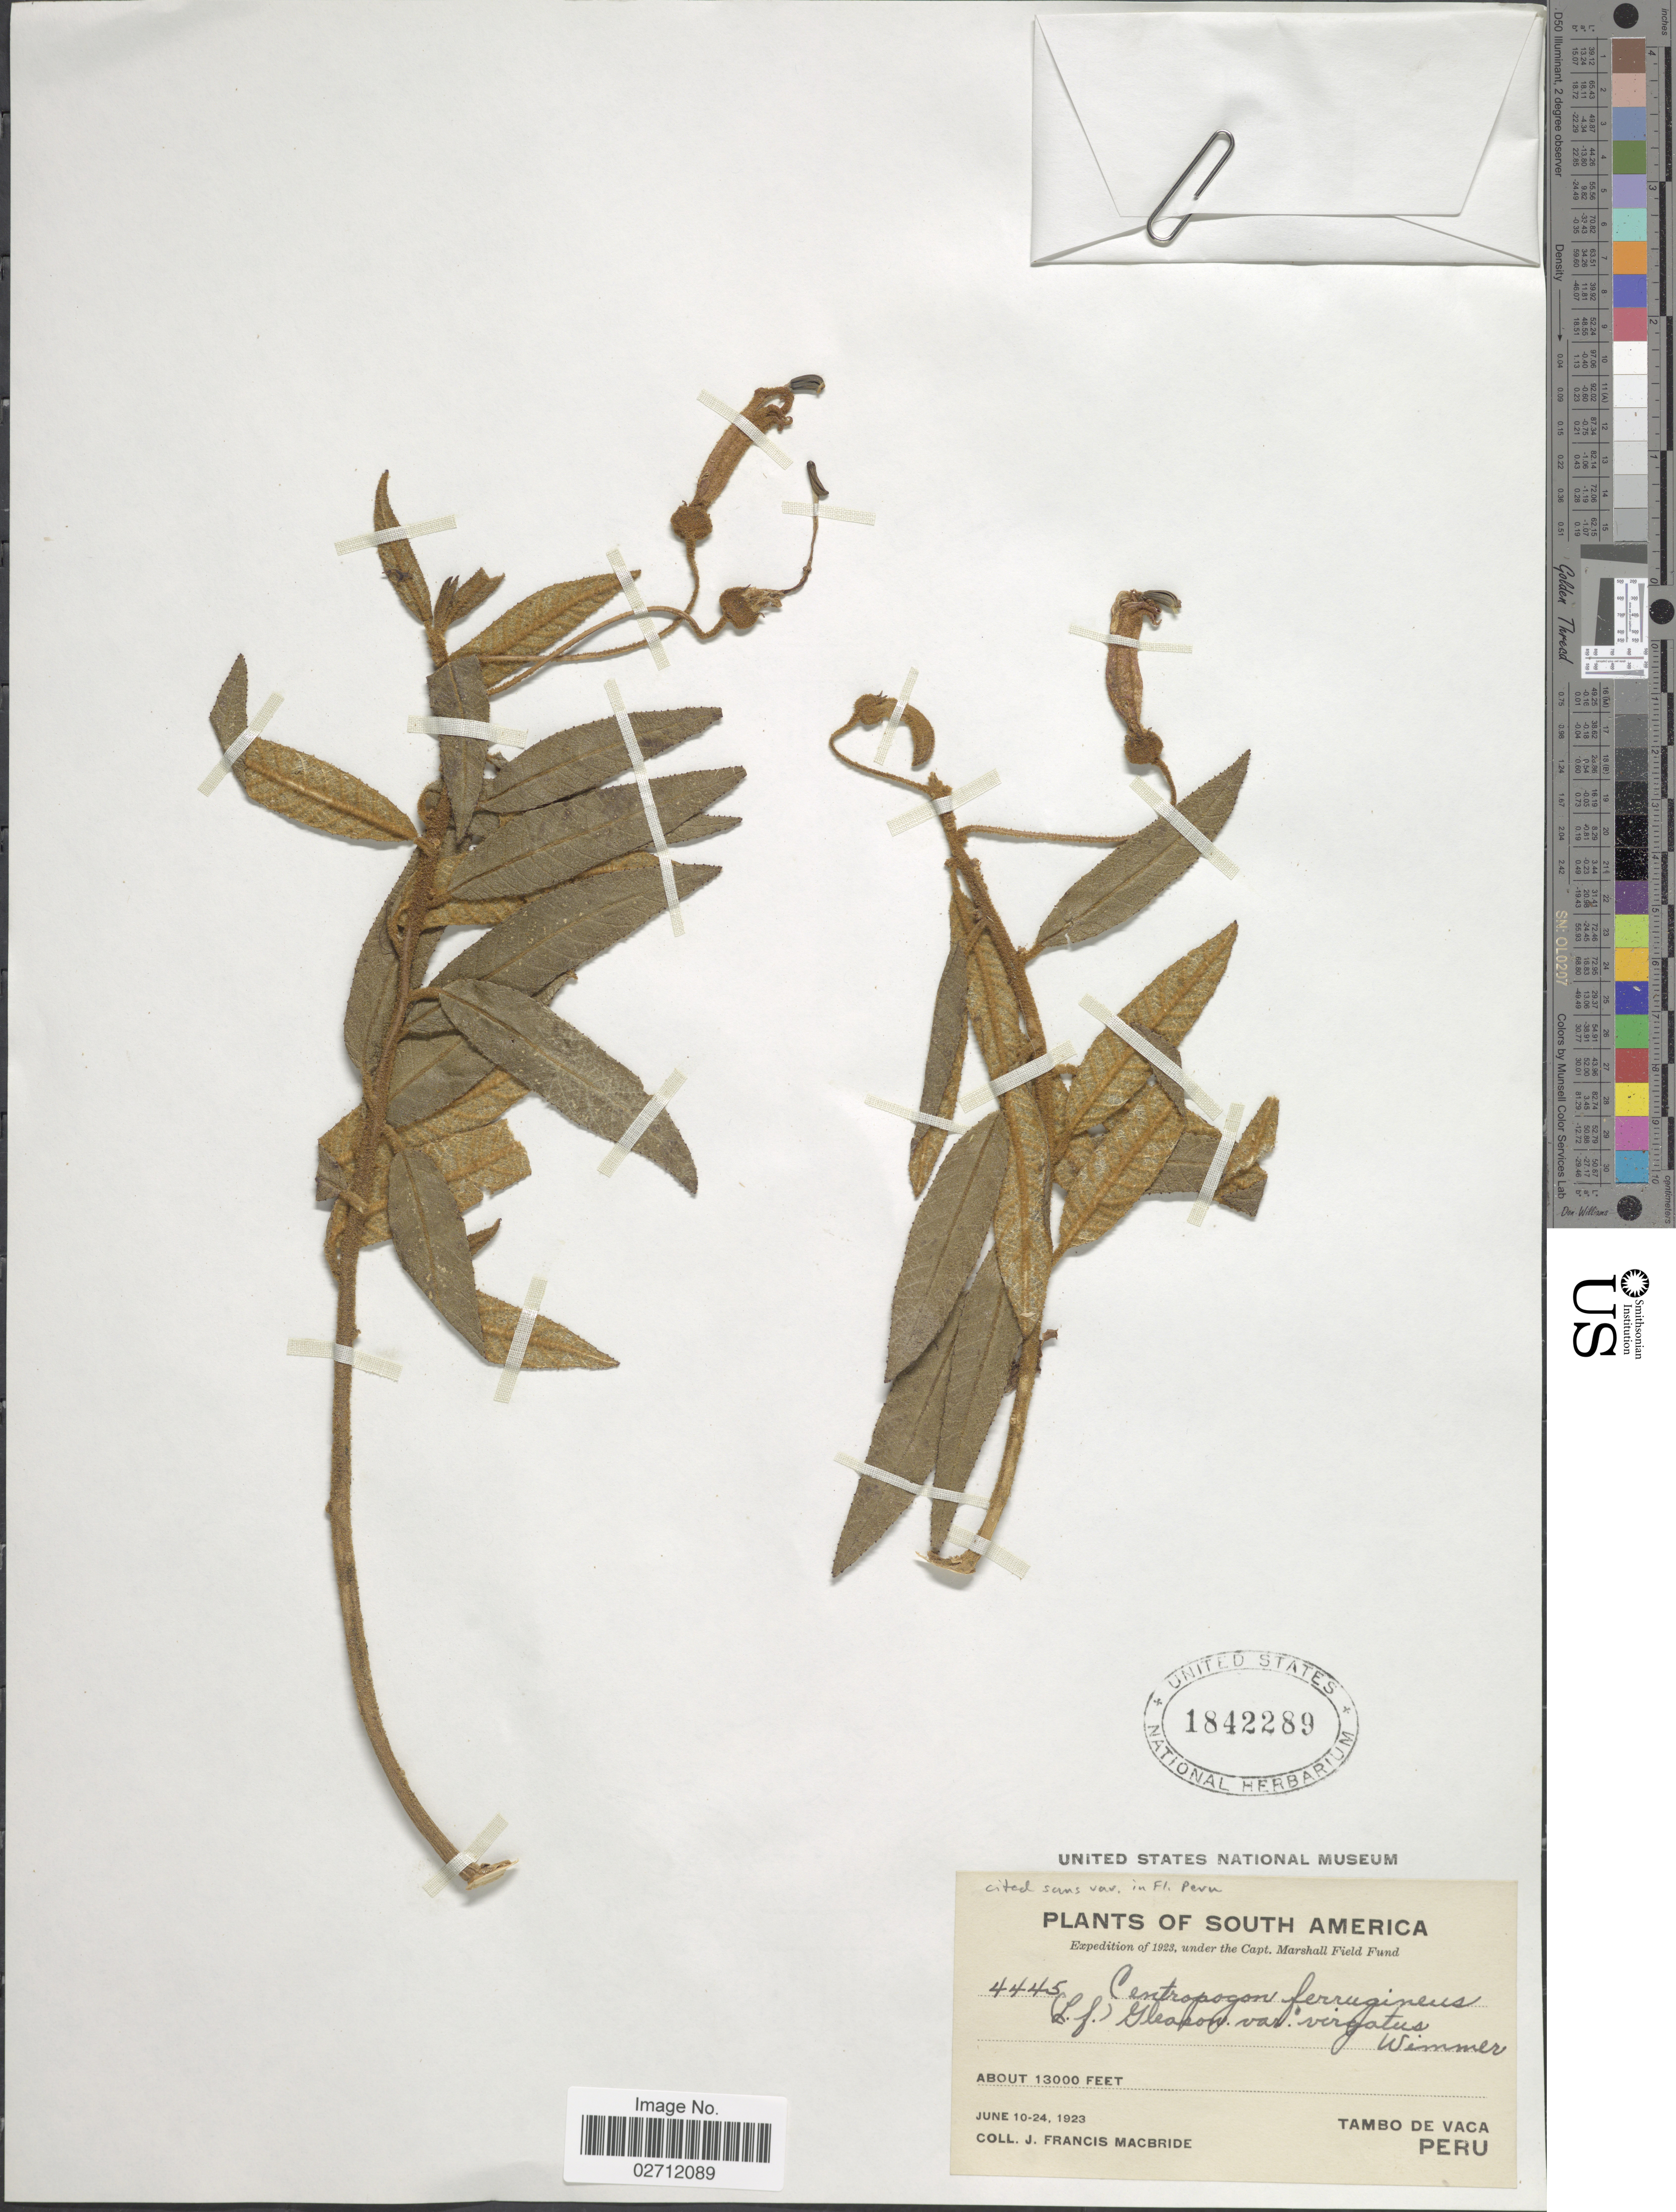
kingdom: Plantae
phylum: Tracheophyta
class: Magnoliopsida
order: Asterales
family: Campanulaceae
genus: Centropogon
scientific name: Centropogon ferrugineus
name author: (L. f.) Gleason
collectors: J. F. Macbride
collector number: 4445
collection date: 1923-06-10/1923-06-24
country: Peru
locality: Tambo de Vaca.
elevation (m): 3962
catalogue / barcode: US 1842289